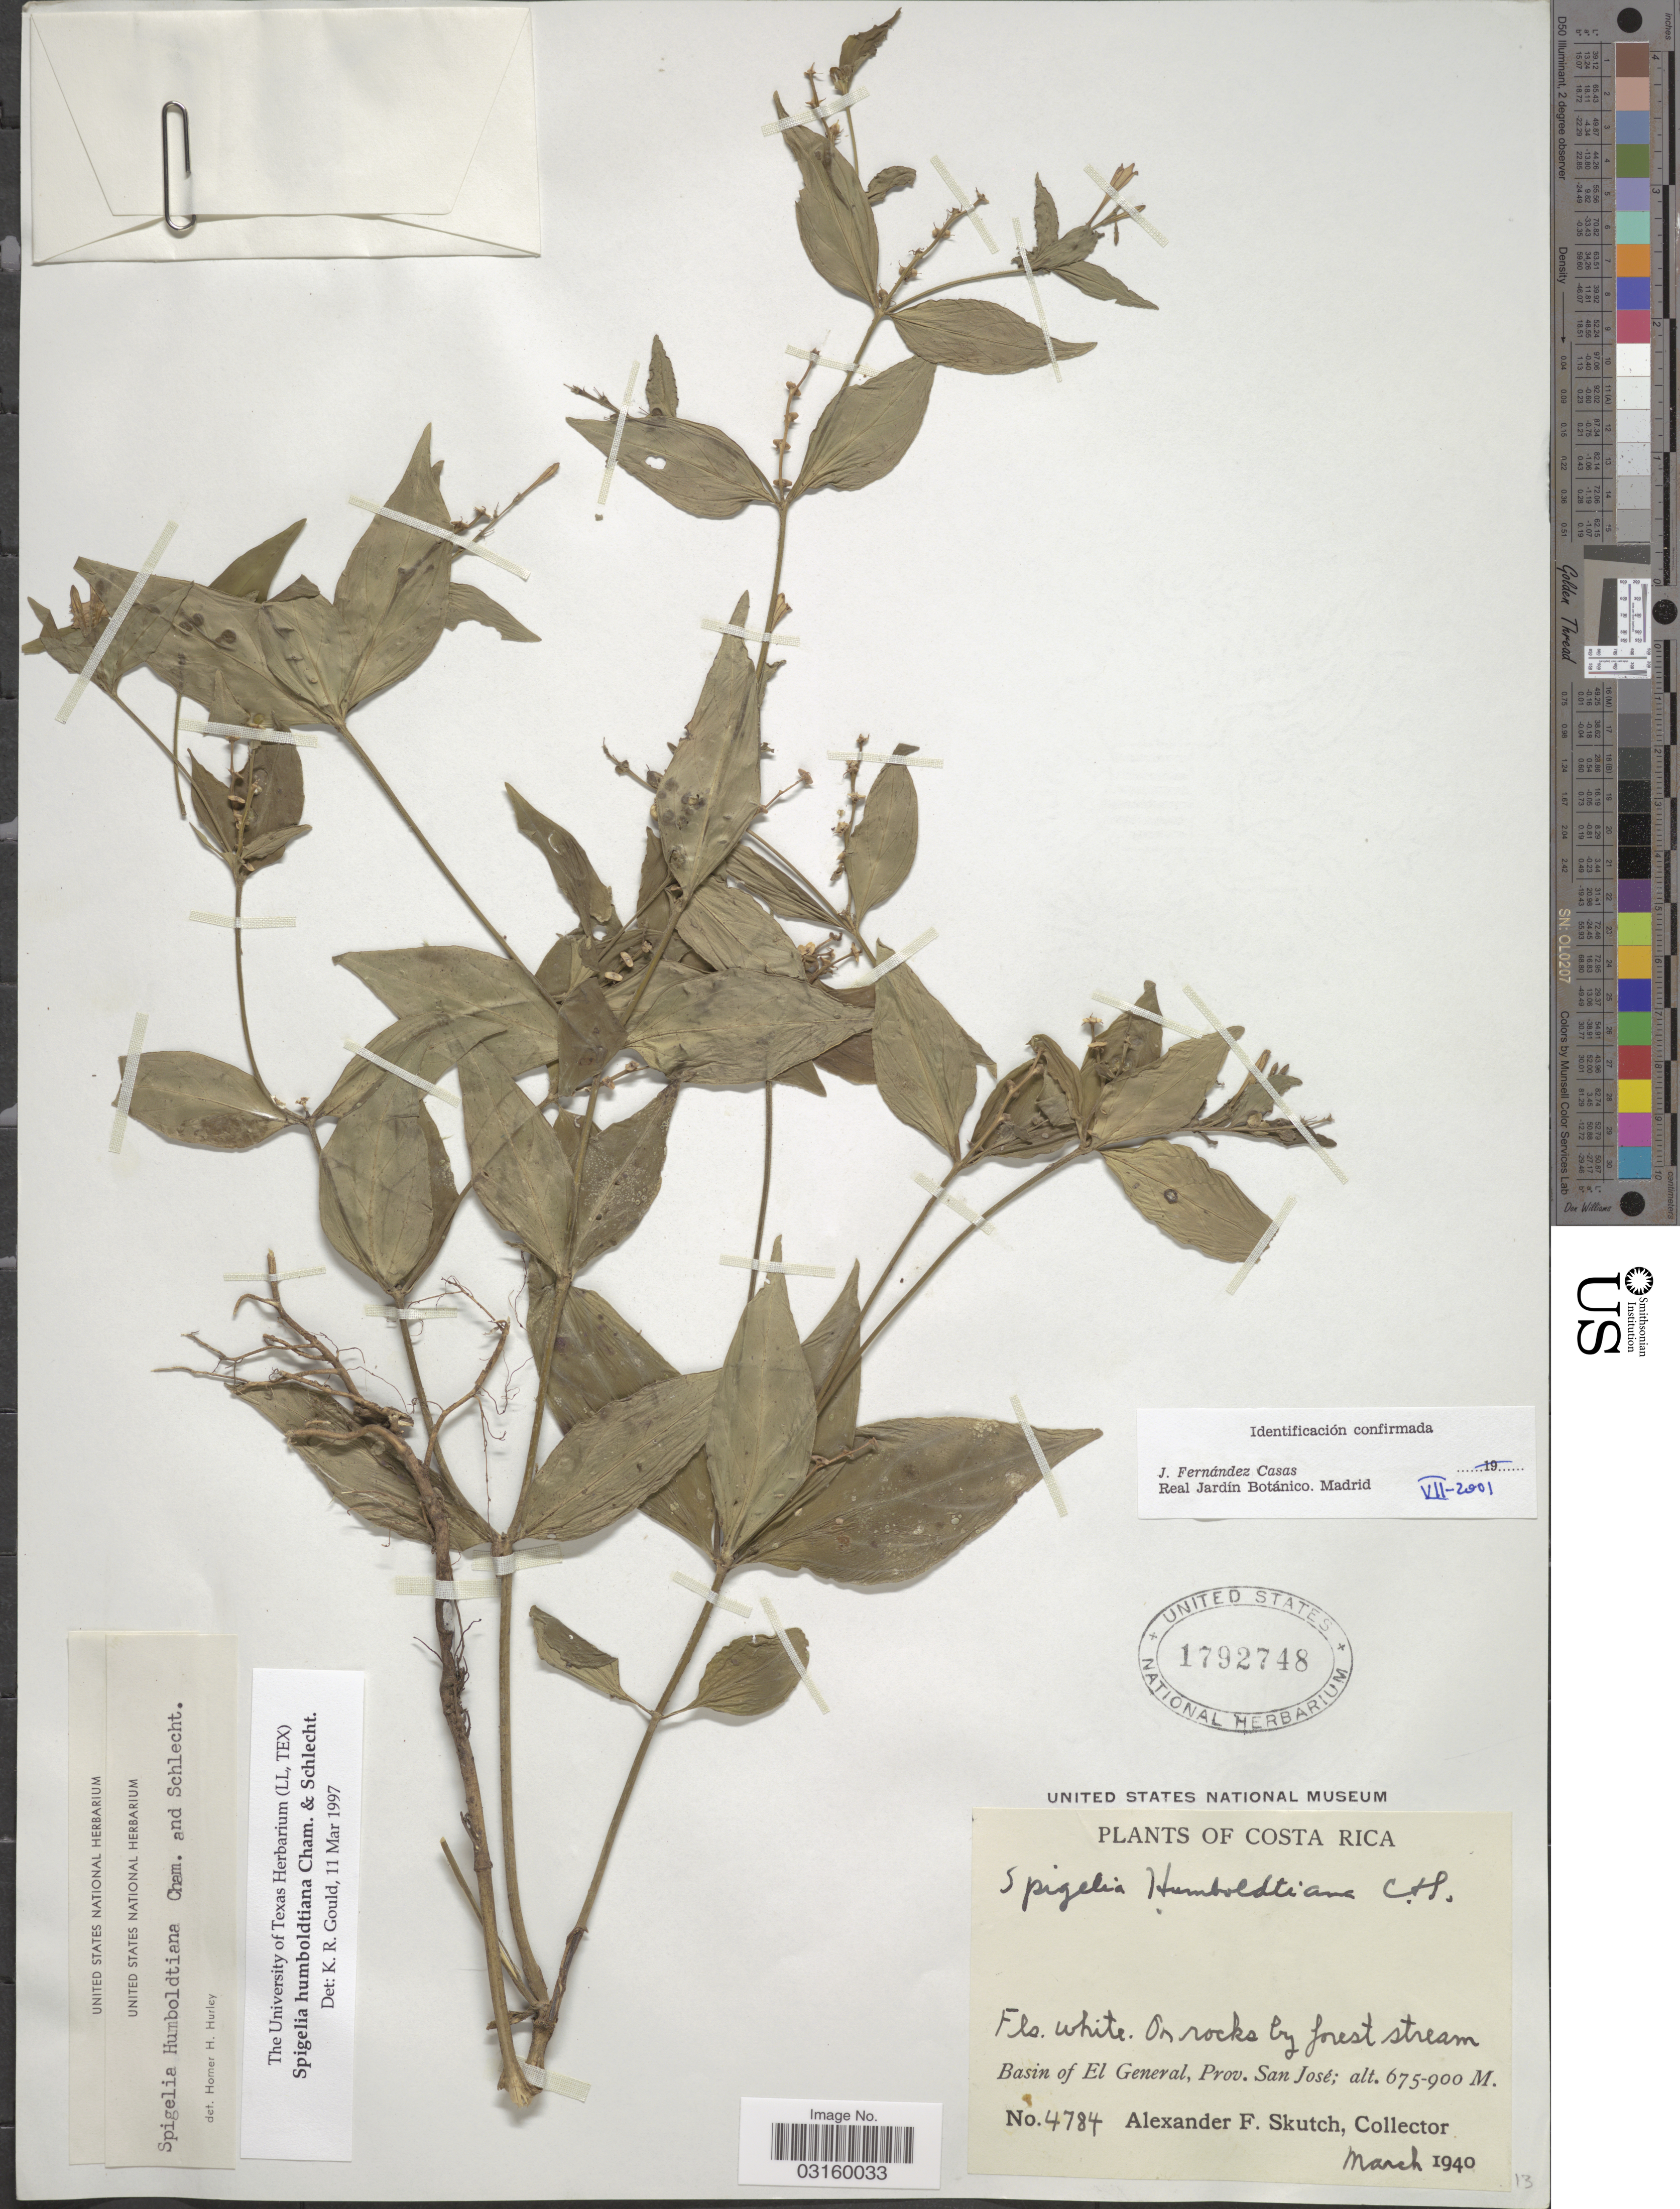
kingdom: Plantae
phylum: Tracheophyta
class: Magnoliopsida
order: Gentianales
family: Loganiaceae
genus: Spigelia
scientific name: Spigelia humboldtiana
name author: Cham. & Schltdl.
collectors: A. F. Skutch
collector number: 4784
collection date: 1940-03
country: Costa Rica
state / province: San José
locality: Basin of El General, Prov. San José.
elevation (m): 675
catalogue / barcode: US 1792748